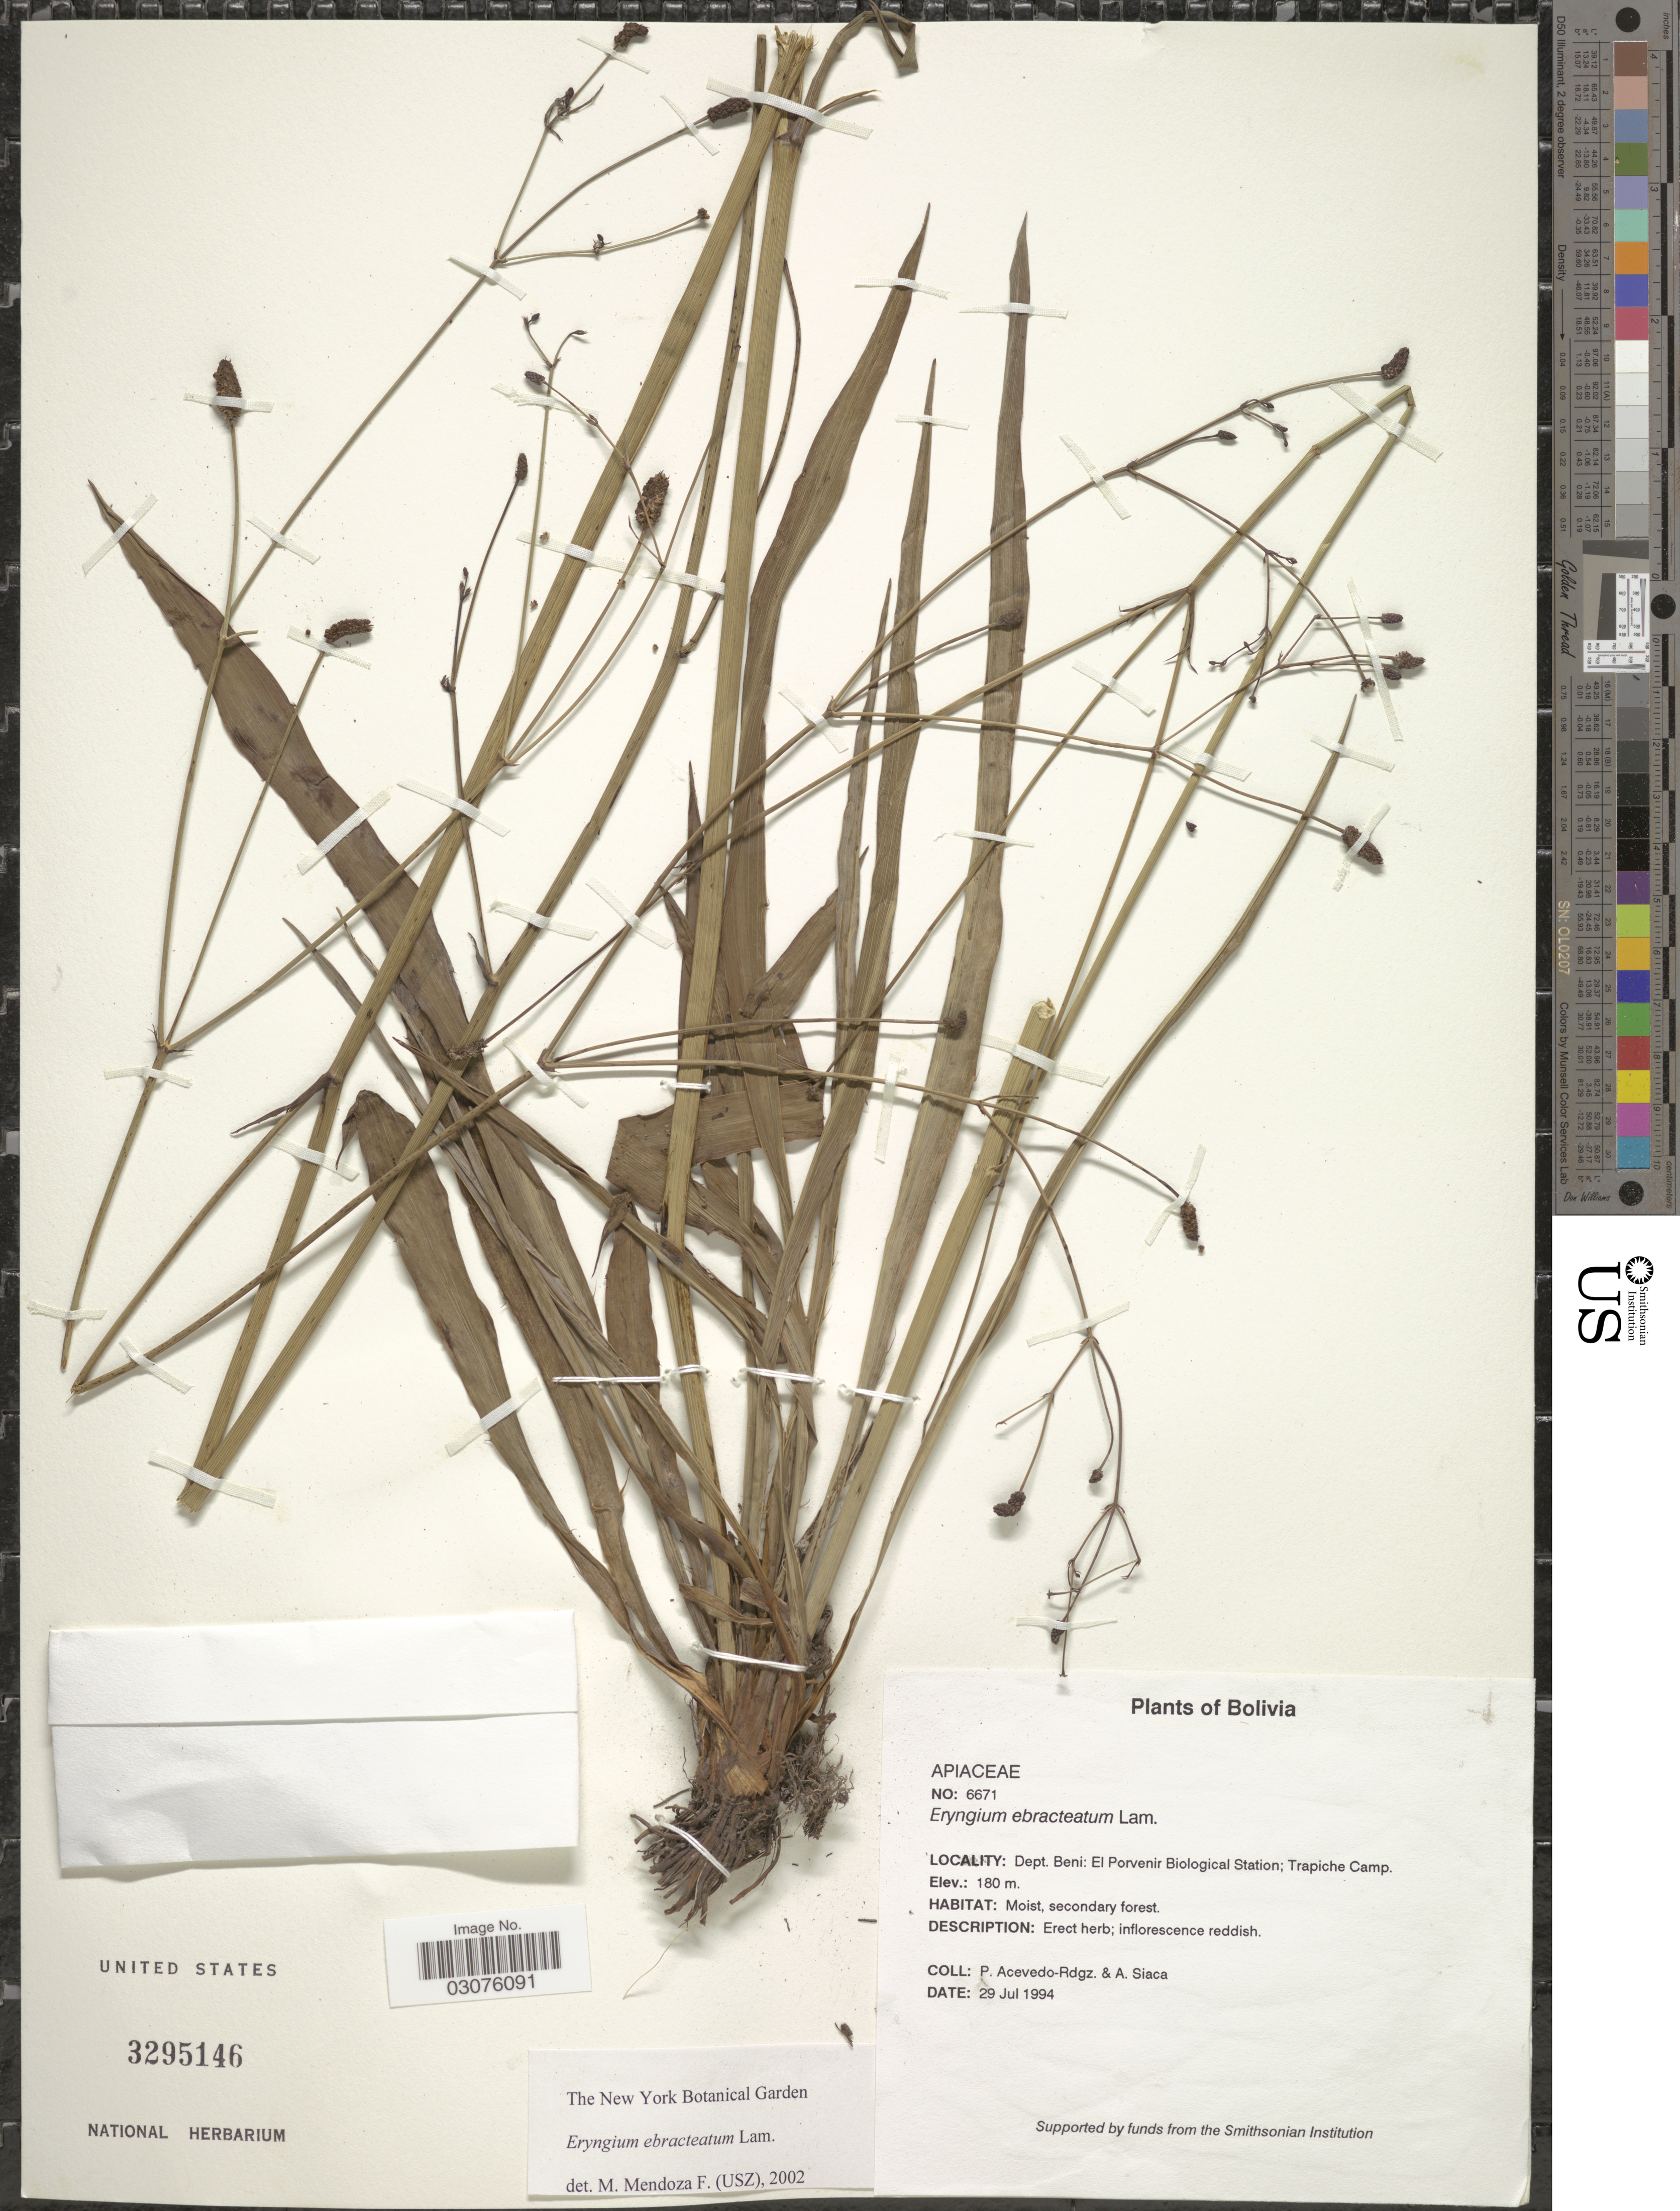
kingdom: Plantae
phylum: Tracheophyta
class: Magnoliopsida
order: Apiales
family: Apiaceae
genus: Eryngium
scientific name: Eryngium ebracteatum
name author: Lam.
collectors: P. Acevedo-Rodr. & A. Siaca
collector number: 6671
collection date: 1994-07-29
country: Bolivia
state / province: Beni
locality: Dept. Beni: El Porvenir Biological Station; Trapiche Camp.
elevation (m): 180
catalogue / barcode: US 3295146